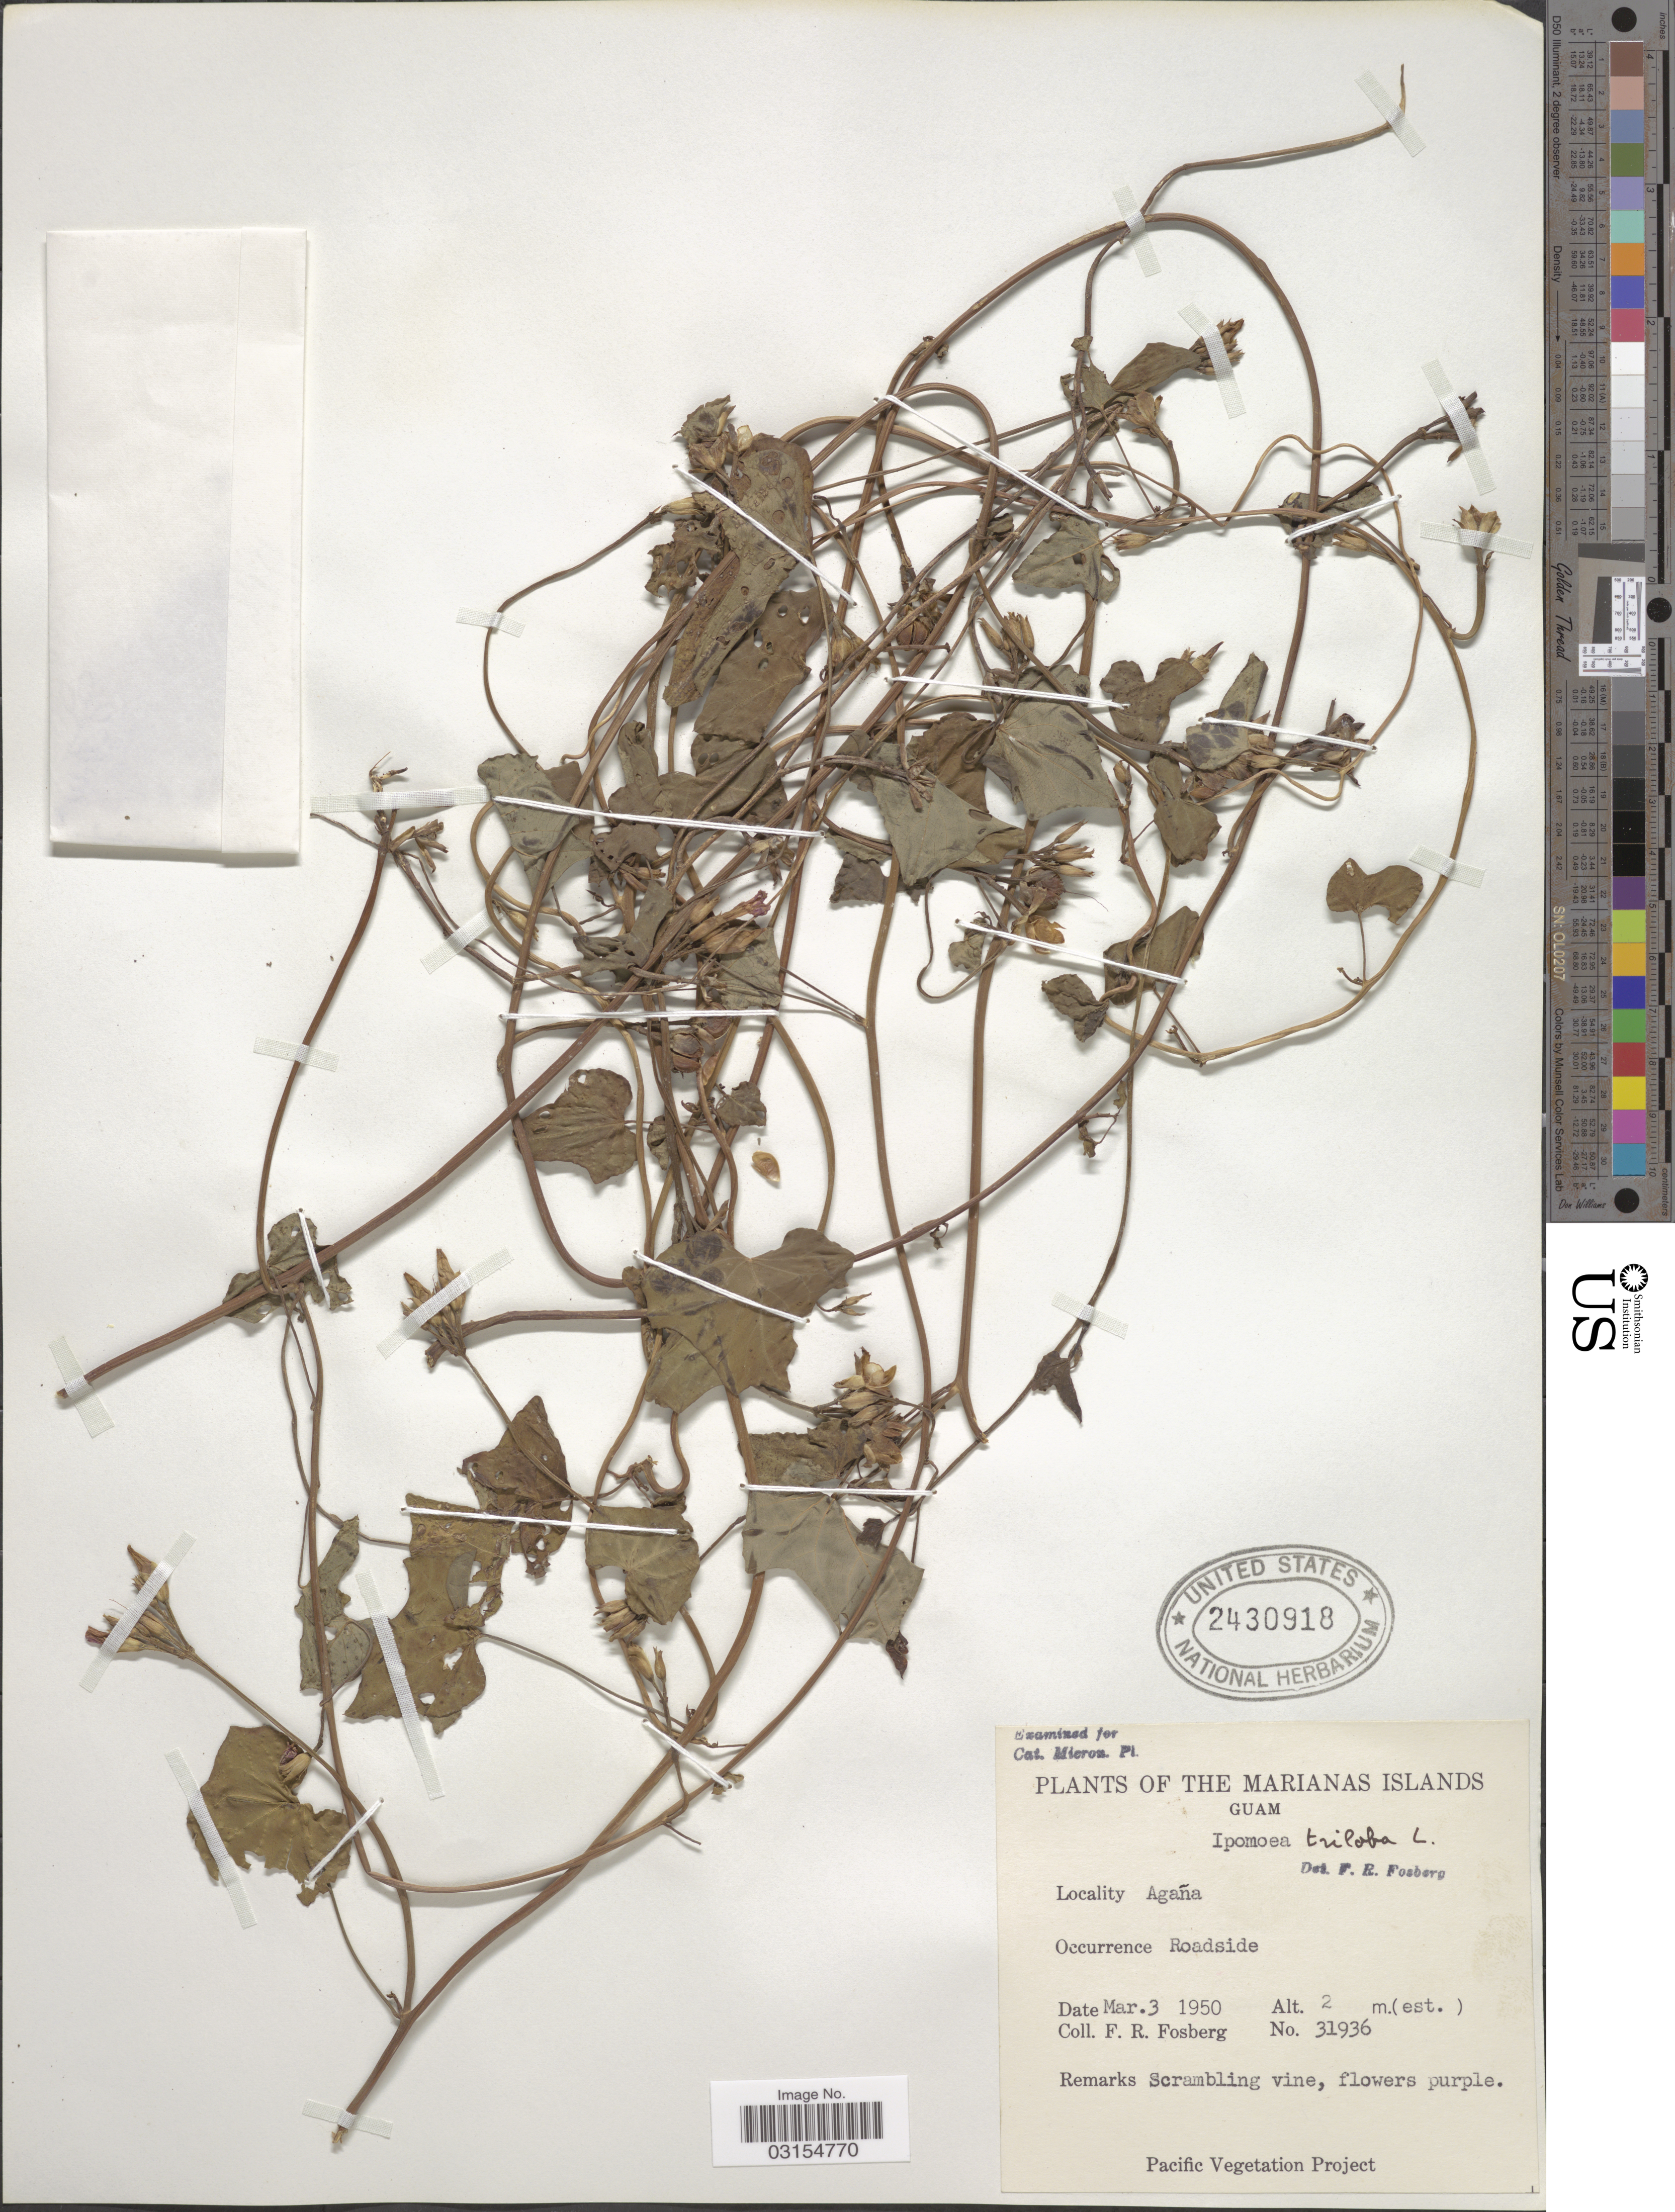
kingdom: Plantae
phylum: Tracheophyta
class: Magnoliopsida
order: Solanales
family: Convolvulaceae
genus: Ipomoea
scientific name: Ipomoea triloba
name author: L.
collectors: F. R. Fosberg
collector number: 31936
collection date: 1950-03-03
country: Guam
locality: The Marianas Islands, Guam, Agaña.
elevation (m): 2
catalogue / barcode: US 2430918